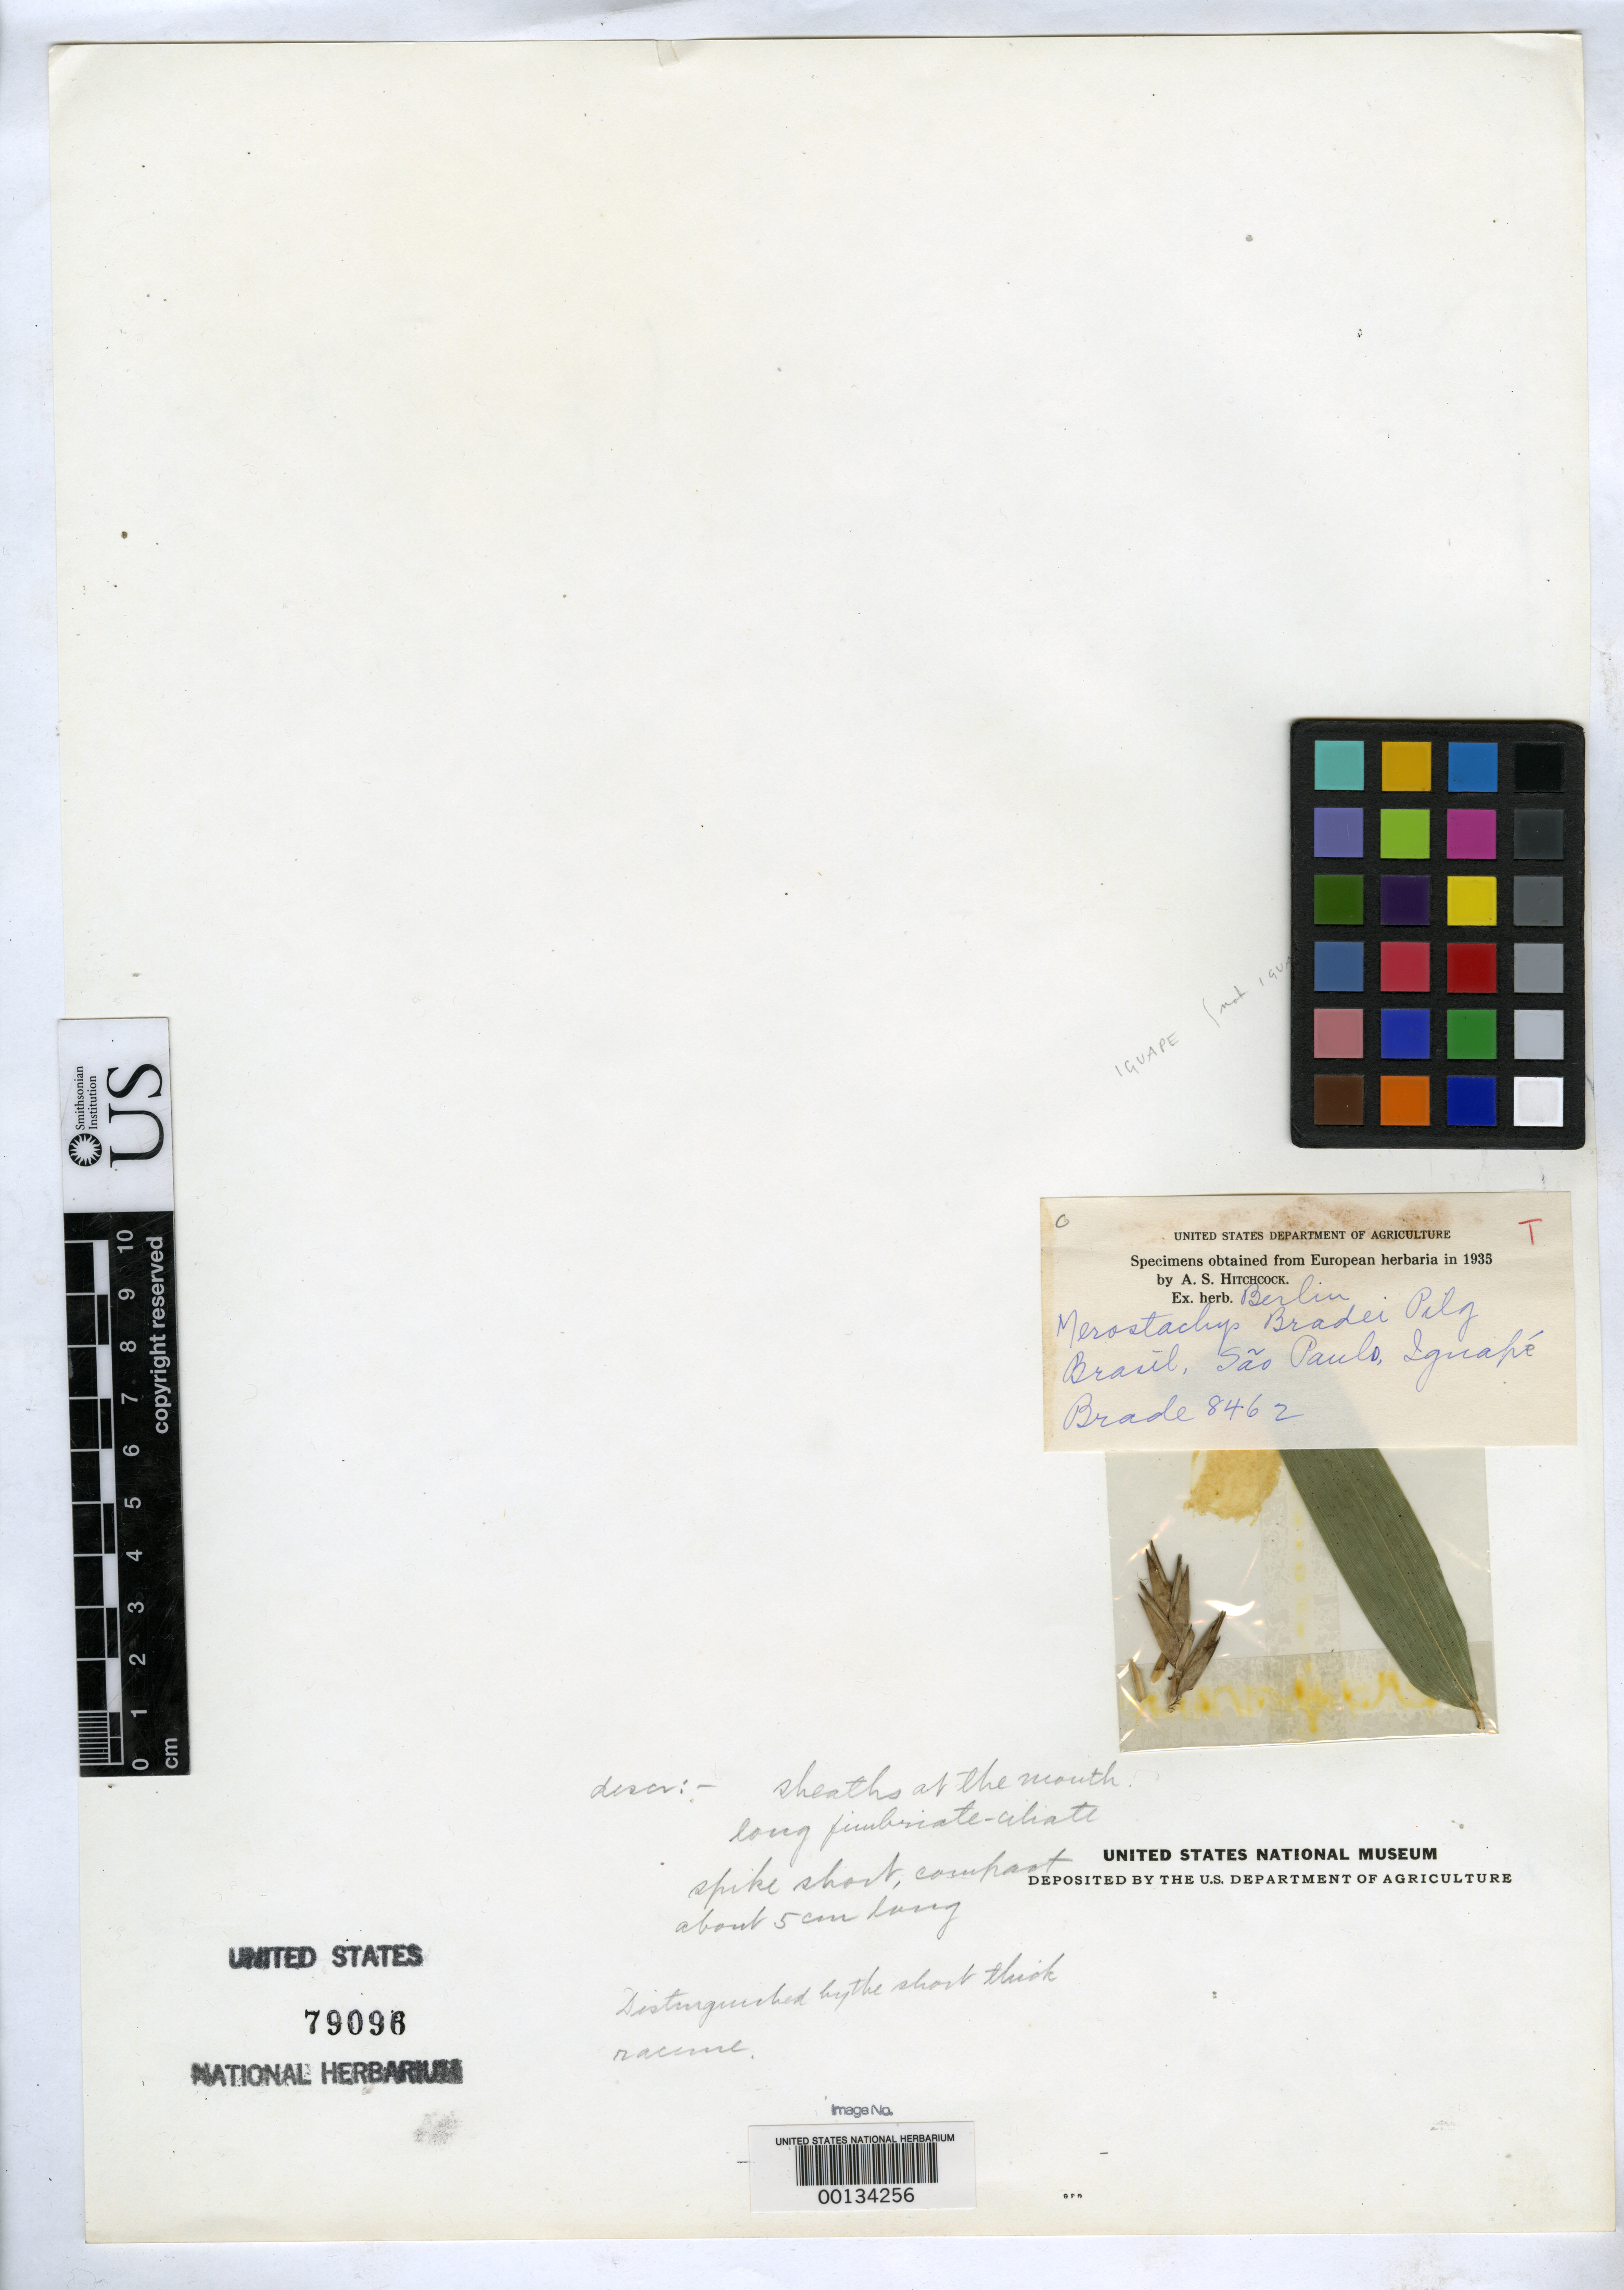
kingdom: Plantae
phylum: Tracheophyta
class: Liliopsida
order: Poales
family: Poaceae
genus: Merostachys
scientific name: Merostachys bradei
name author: Pilg.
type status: Type Collection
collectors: A. C. Brade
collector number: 8462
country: Brazil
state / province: São Paulo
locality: Iguape.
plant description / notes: Fragmentary material of type specimen ex herb. Berlin.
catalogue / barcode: US 79096